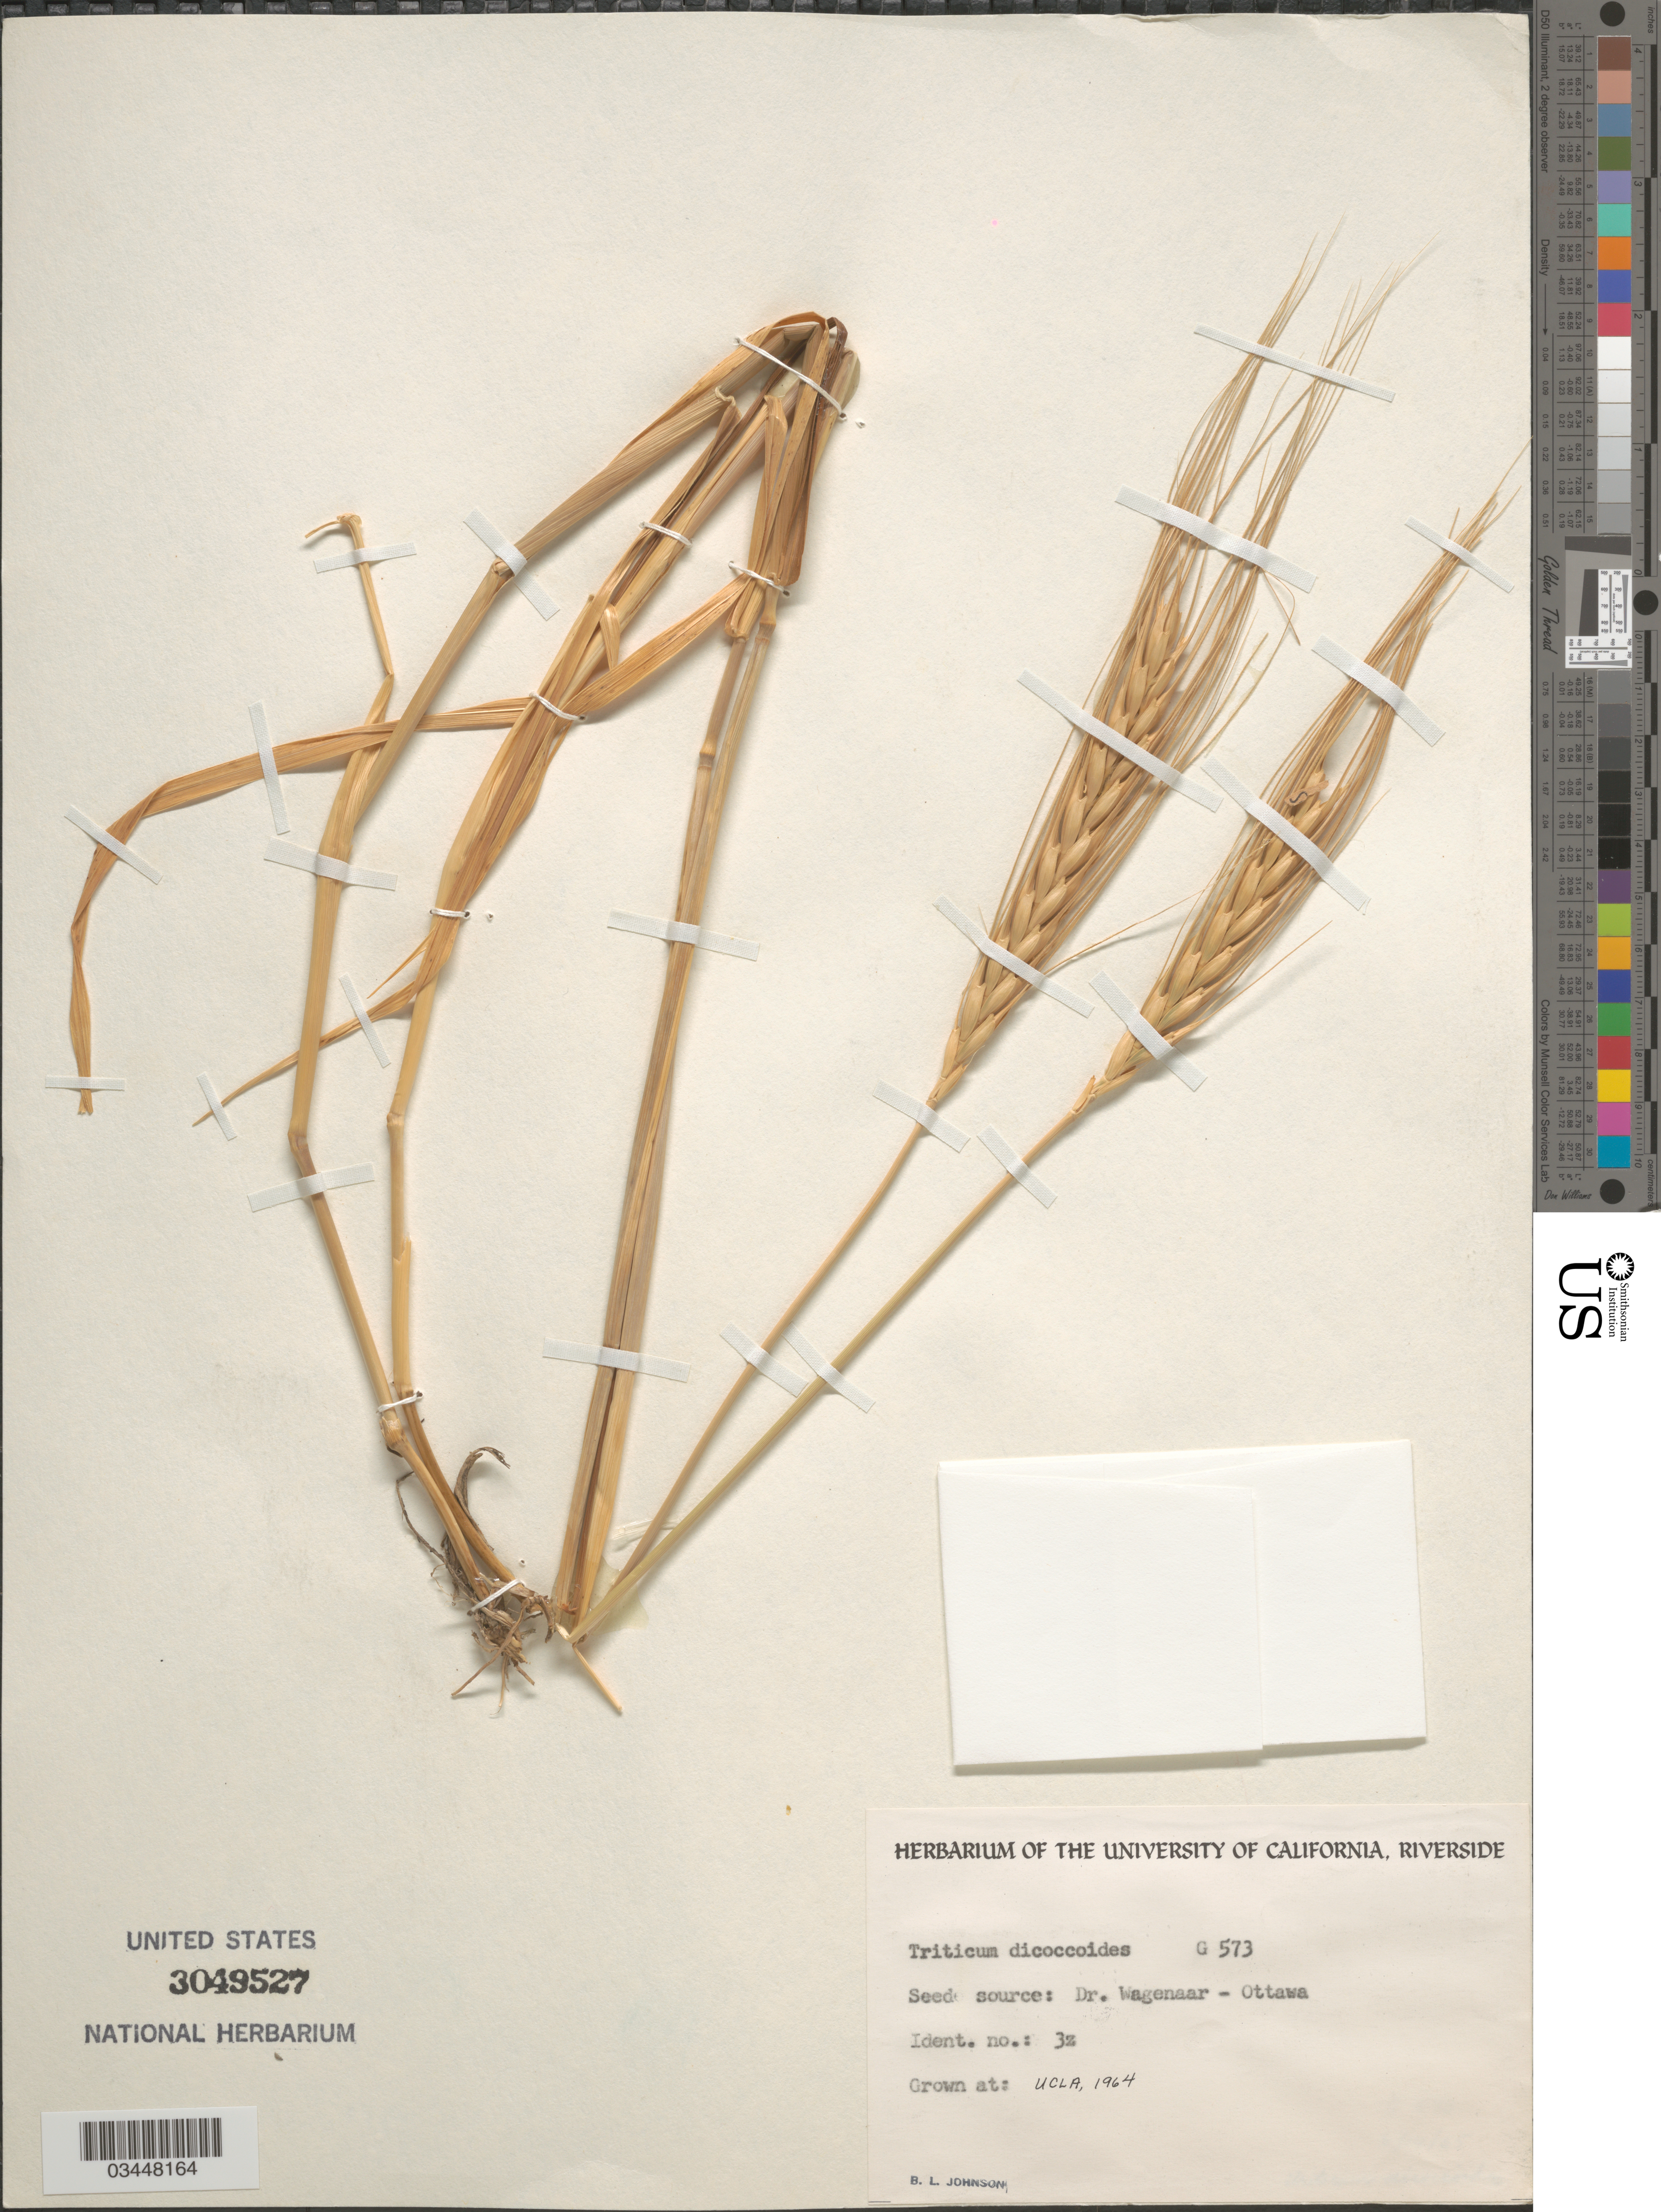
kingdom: Plantae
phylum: Tracheophyta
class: Liliopsida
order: Poales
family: Poaceae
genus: Triticum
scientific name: Triticum dicoccoides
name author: (Körn.) Körn. ex Schweinf.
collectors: B. Johnson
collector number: G573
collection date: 1964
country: United States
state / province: California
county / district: Los Angeles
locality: UCLA.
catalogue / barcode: US 3049527